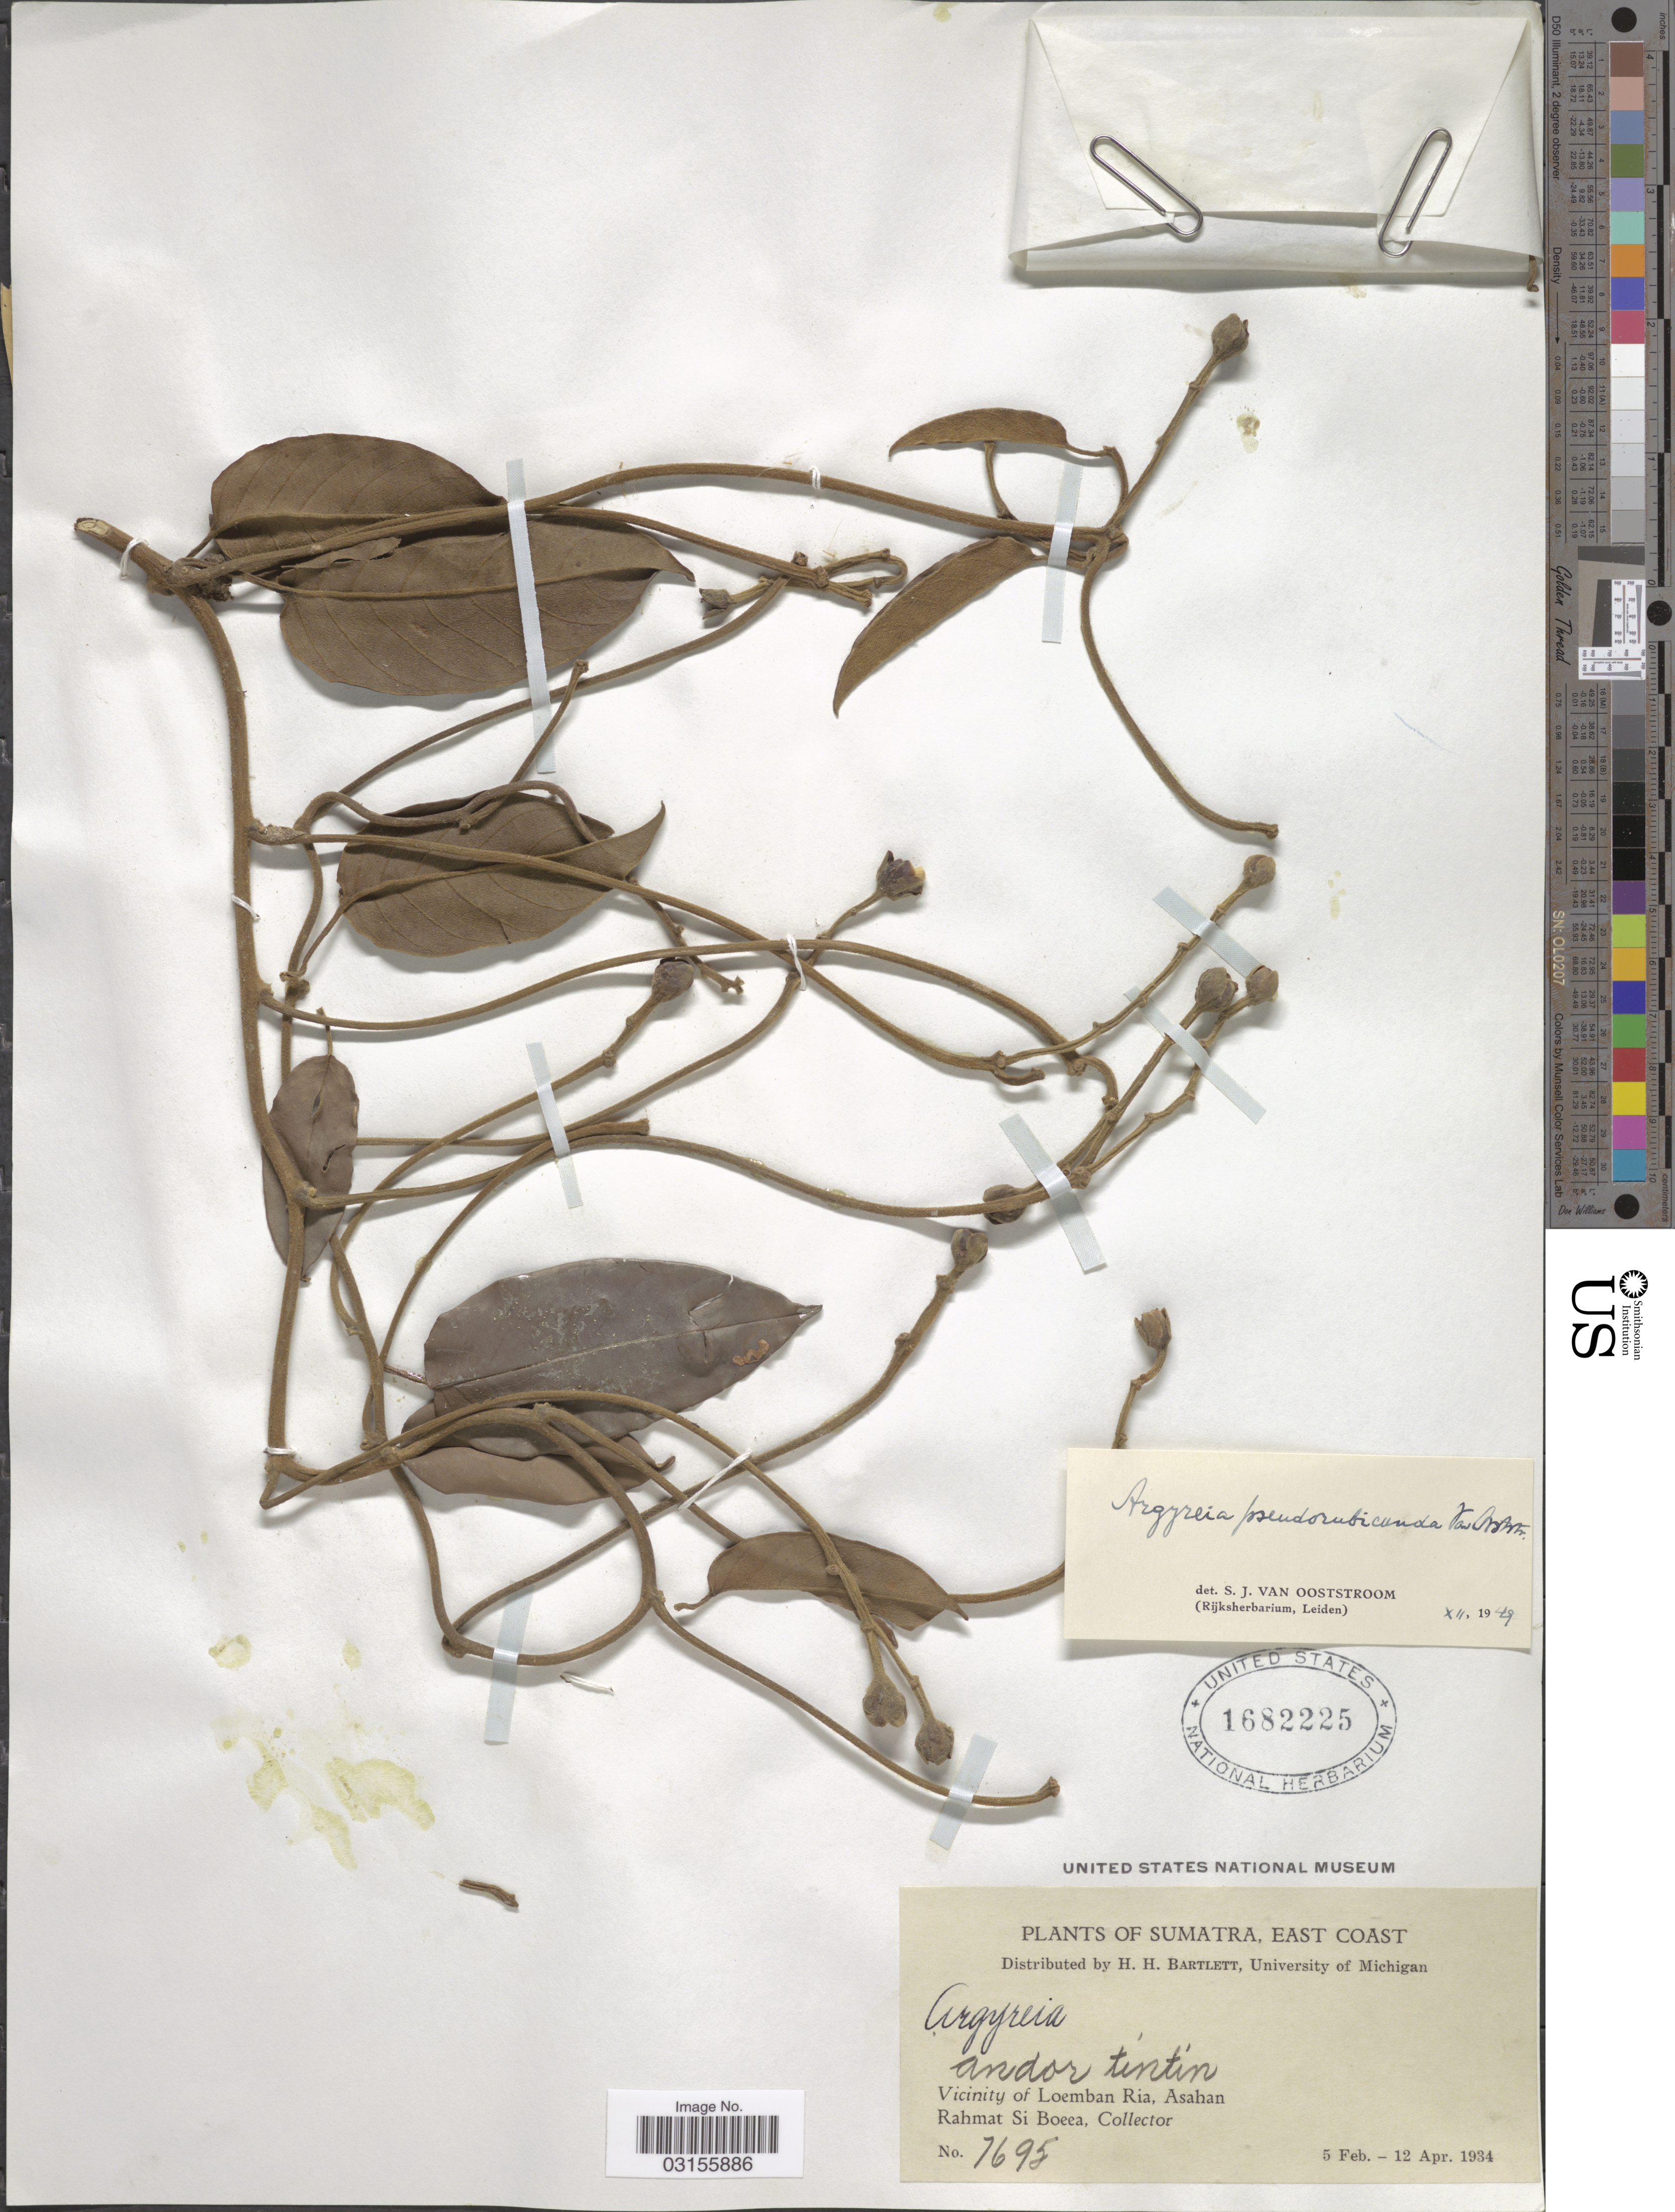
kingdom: Plantae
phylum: Tracheophyta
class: Magnoliopsida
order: Solanales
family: Convolvulaceae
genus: Argyreia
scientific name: Argyreia pseudorubicunda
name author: Ooststr.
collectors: Rahmat Si Boeea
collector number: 7695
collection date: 1934-02-05/1934-04-12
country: Indonesia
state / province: Sumatra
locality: East Coast. Vicinity of Loemban Ria, Asahan.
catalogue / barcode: US 1682225